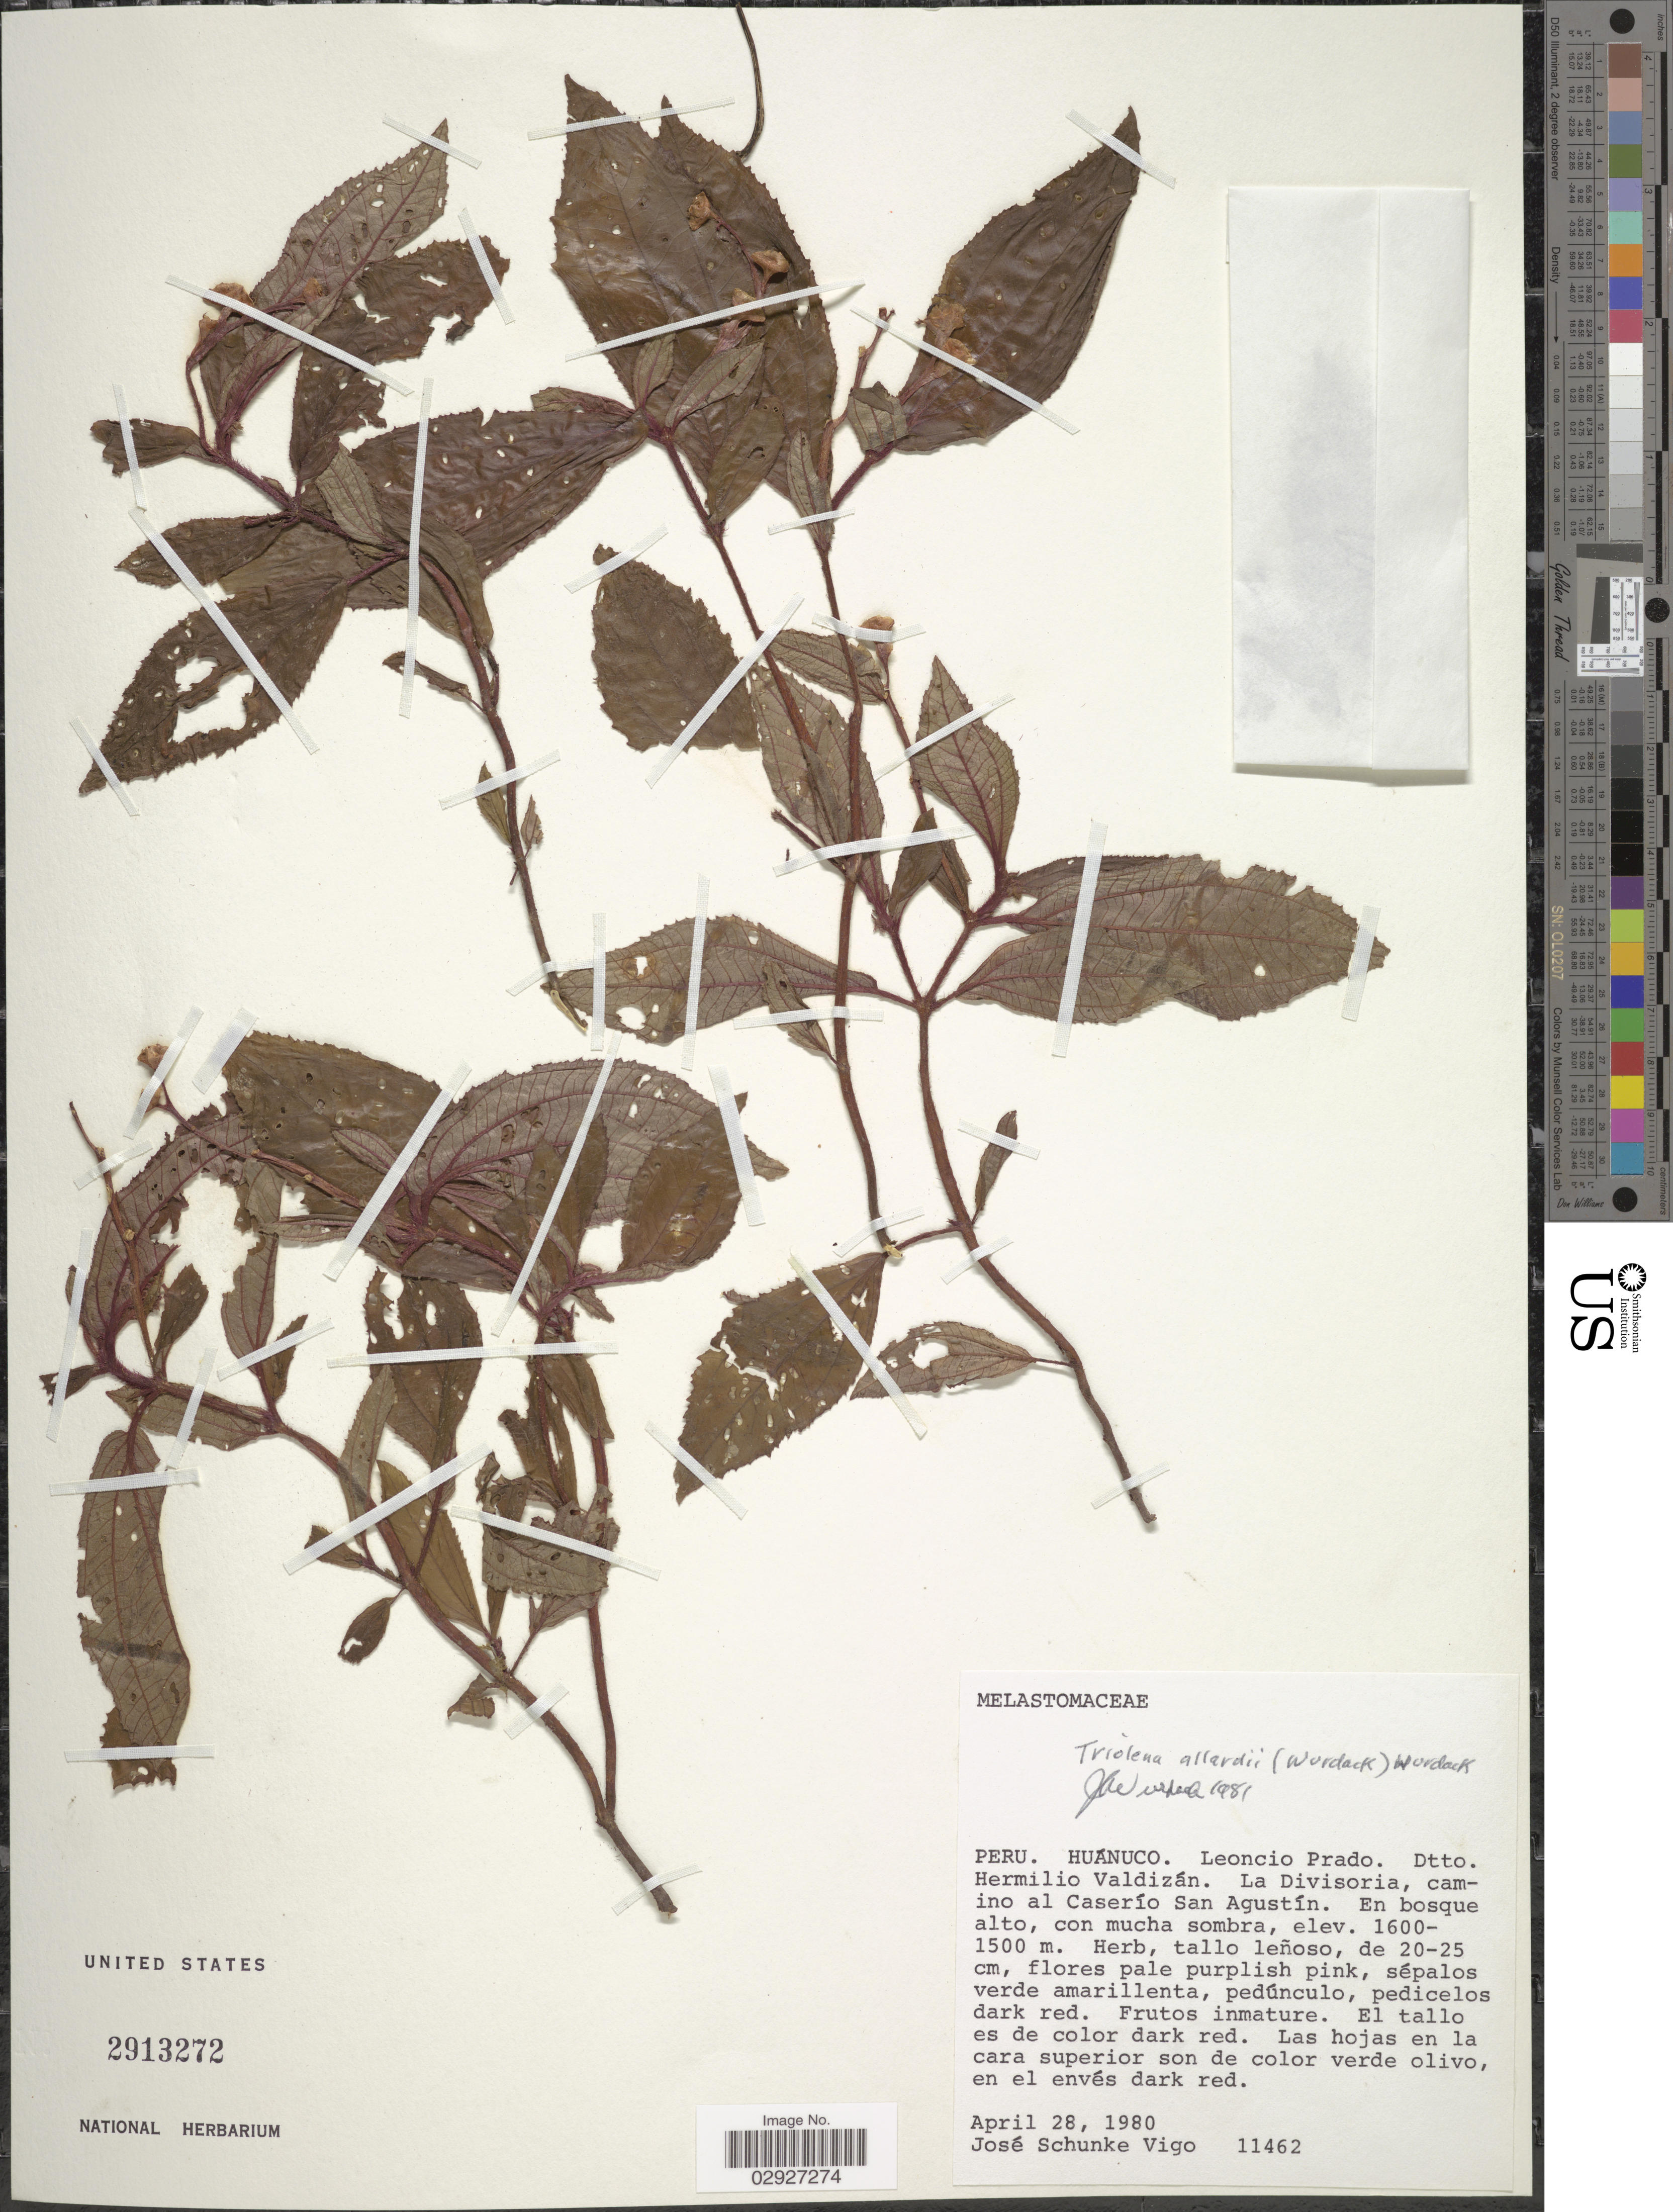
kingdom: Plantae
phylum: Tracheophyta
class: Magnoliopsida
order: Myrtales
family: Melastomataceae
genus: Triolena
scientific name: Triolena allardii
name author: (Wurdack) Wurdack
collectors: J. Schunke Vigo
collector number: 11462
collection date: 1980-04-28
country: Peru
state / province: Huánuco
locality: Leoncio Prado, Dtto. Hermilio Valdizán, La Divisoria, camino al Caserío San Agustín.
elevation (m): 1500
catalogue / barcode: US 2913272